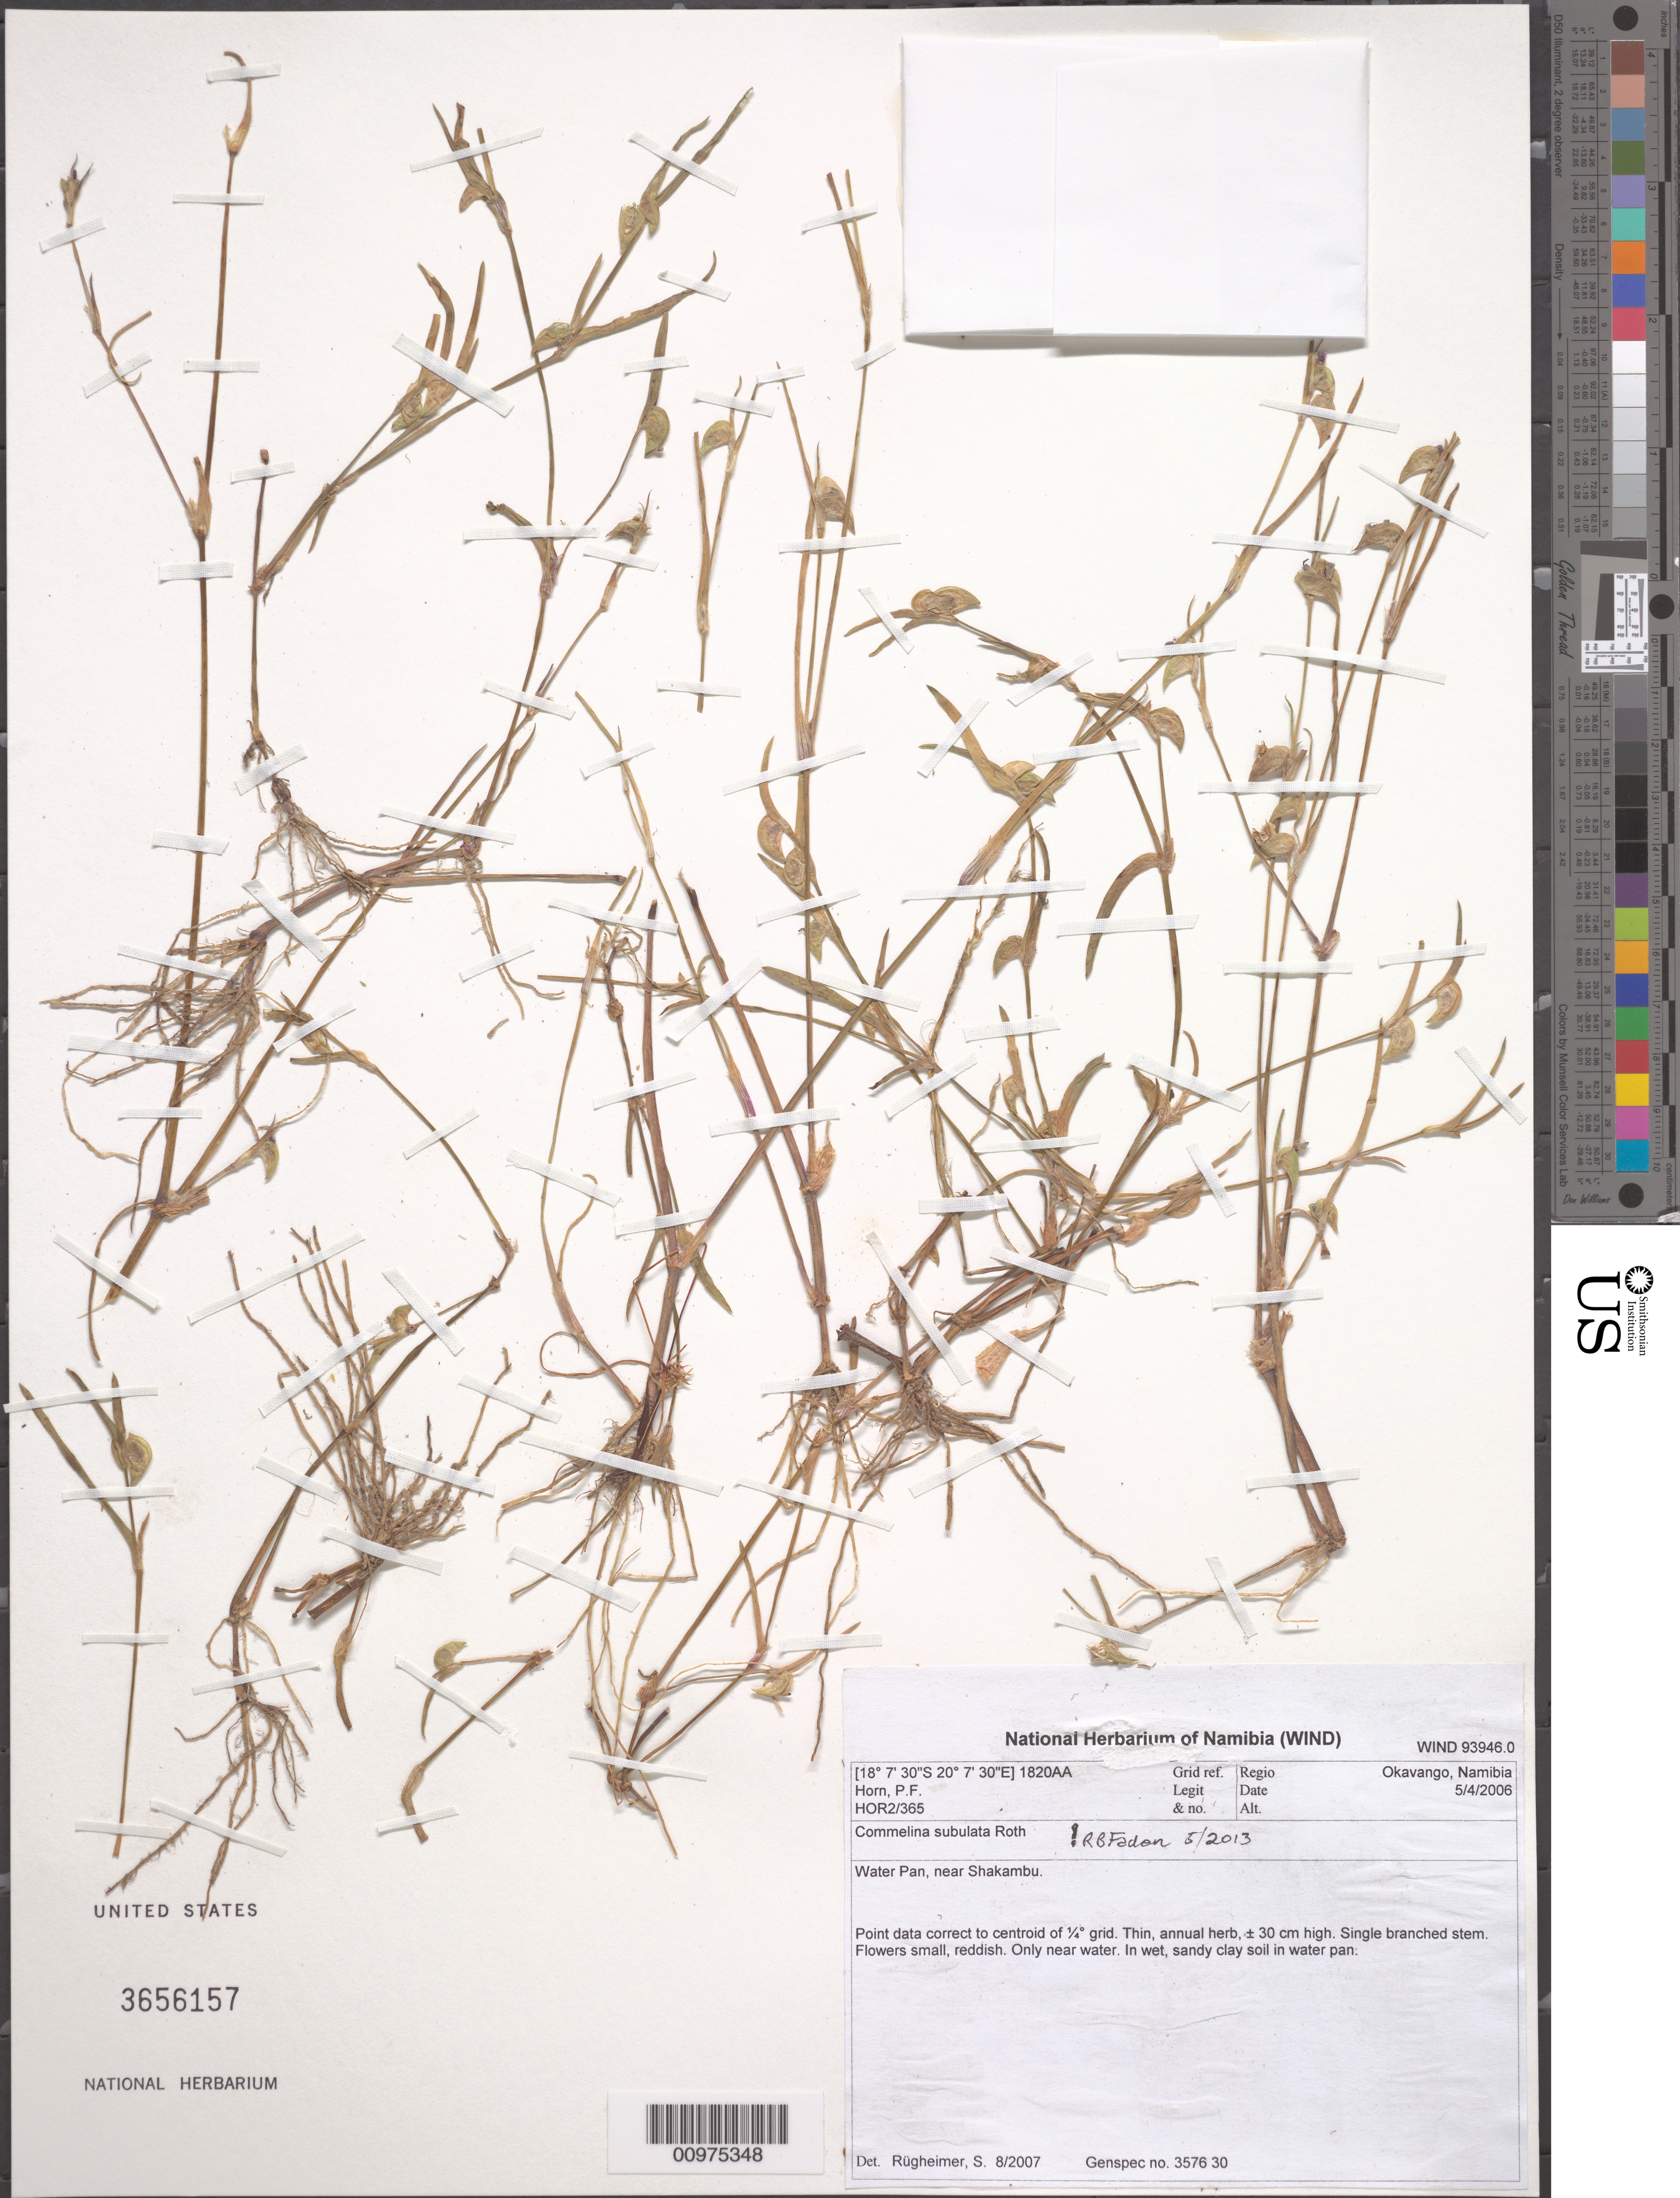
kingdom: Plantae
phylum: Tracheophyta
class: Liliopsida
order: Commelinales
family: Commelinaceae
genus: Commelina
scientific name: Commelina subulata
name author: Roth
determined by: Faden, Robert B., (US), Smithsonian Institution - National Museum of Natural History (UNITED STATES)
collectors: P. Horn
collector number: HOR2/365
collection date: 2006-04-05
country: Namibia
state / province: Kavango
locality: Water Pan, near Shakambu.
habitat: Only near water. In wet, sandy clay soil in water pan.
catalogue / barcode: US 3656157